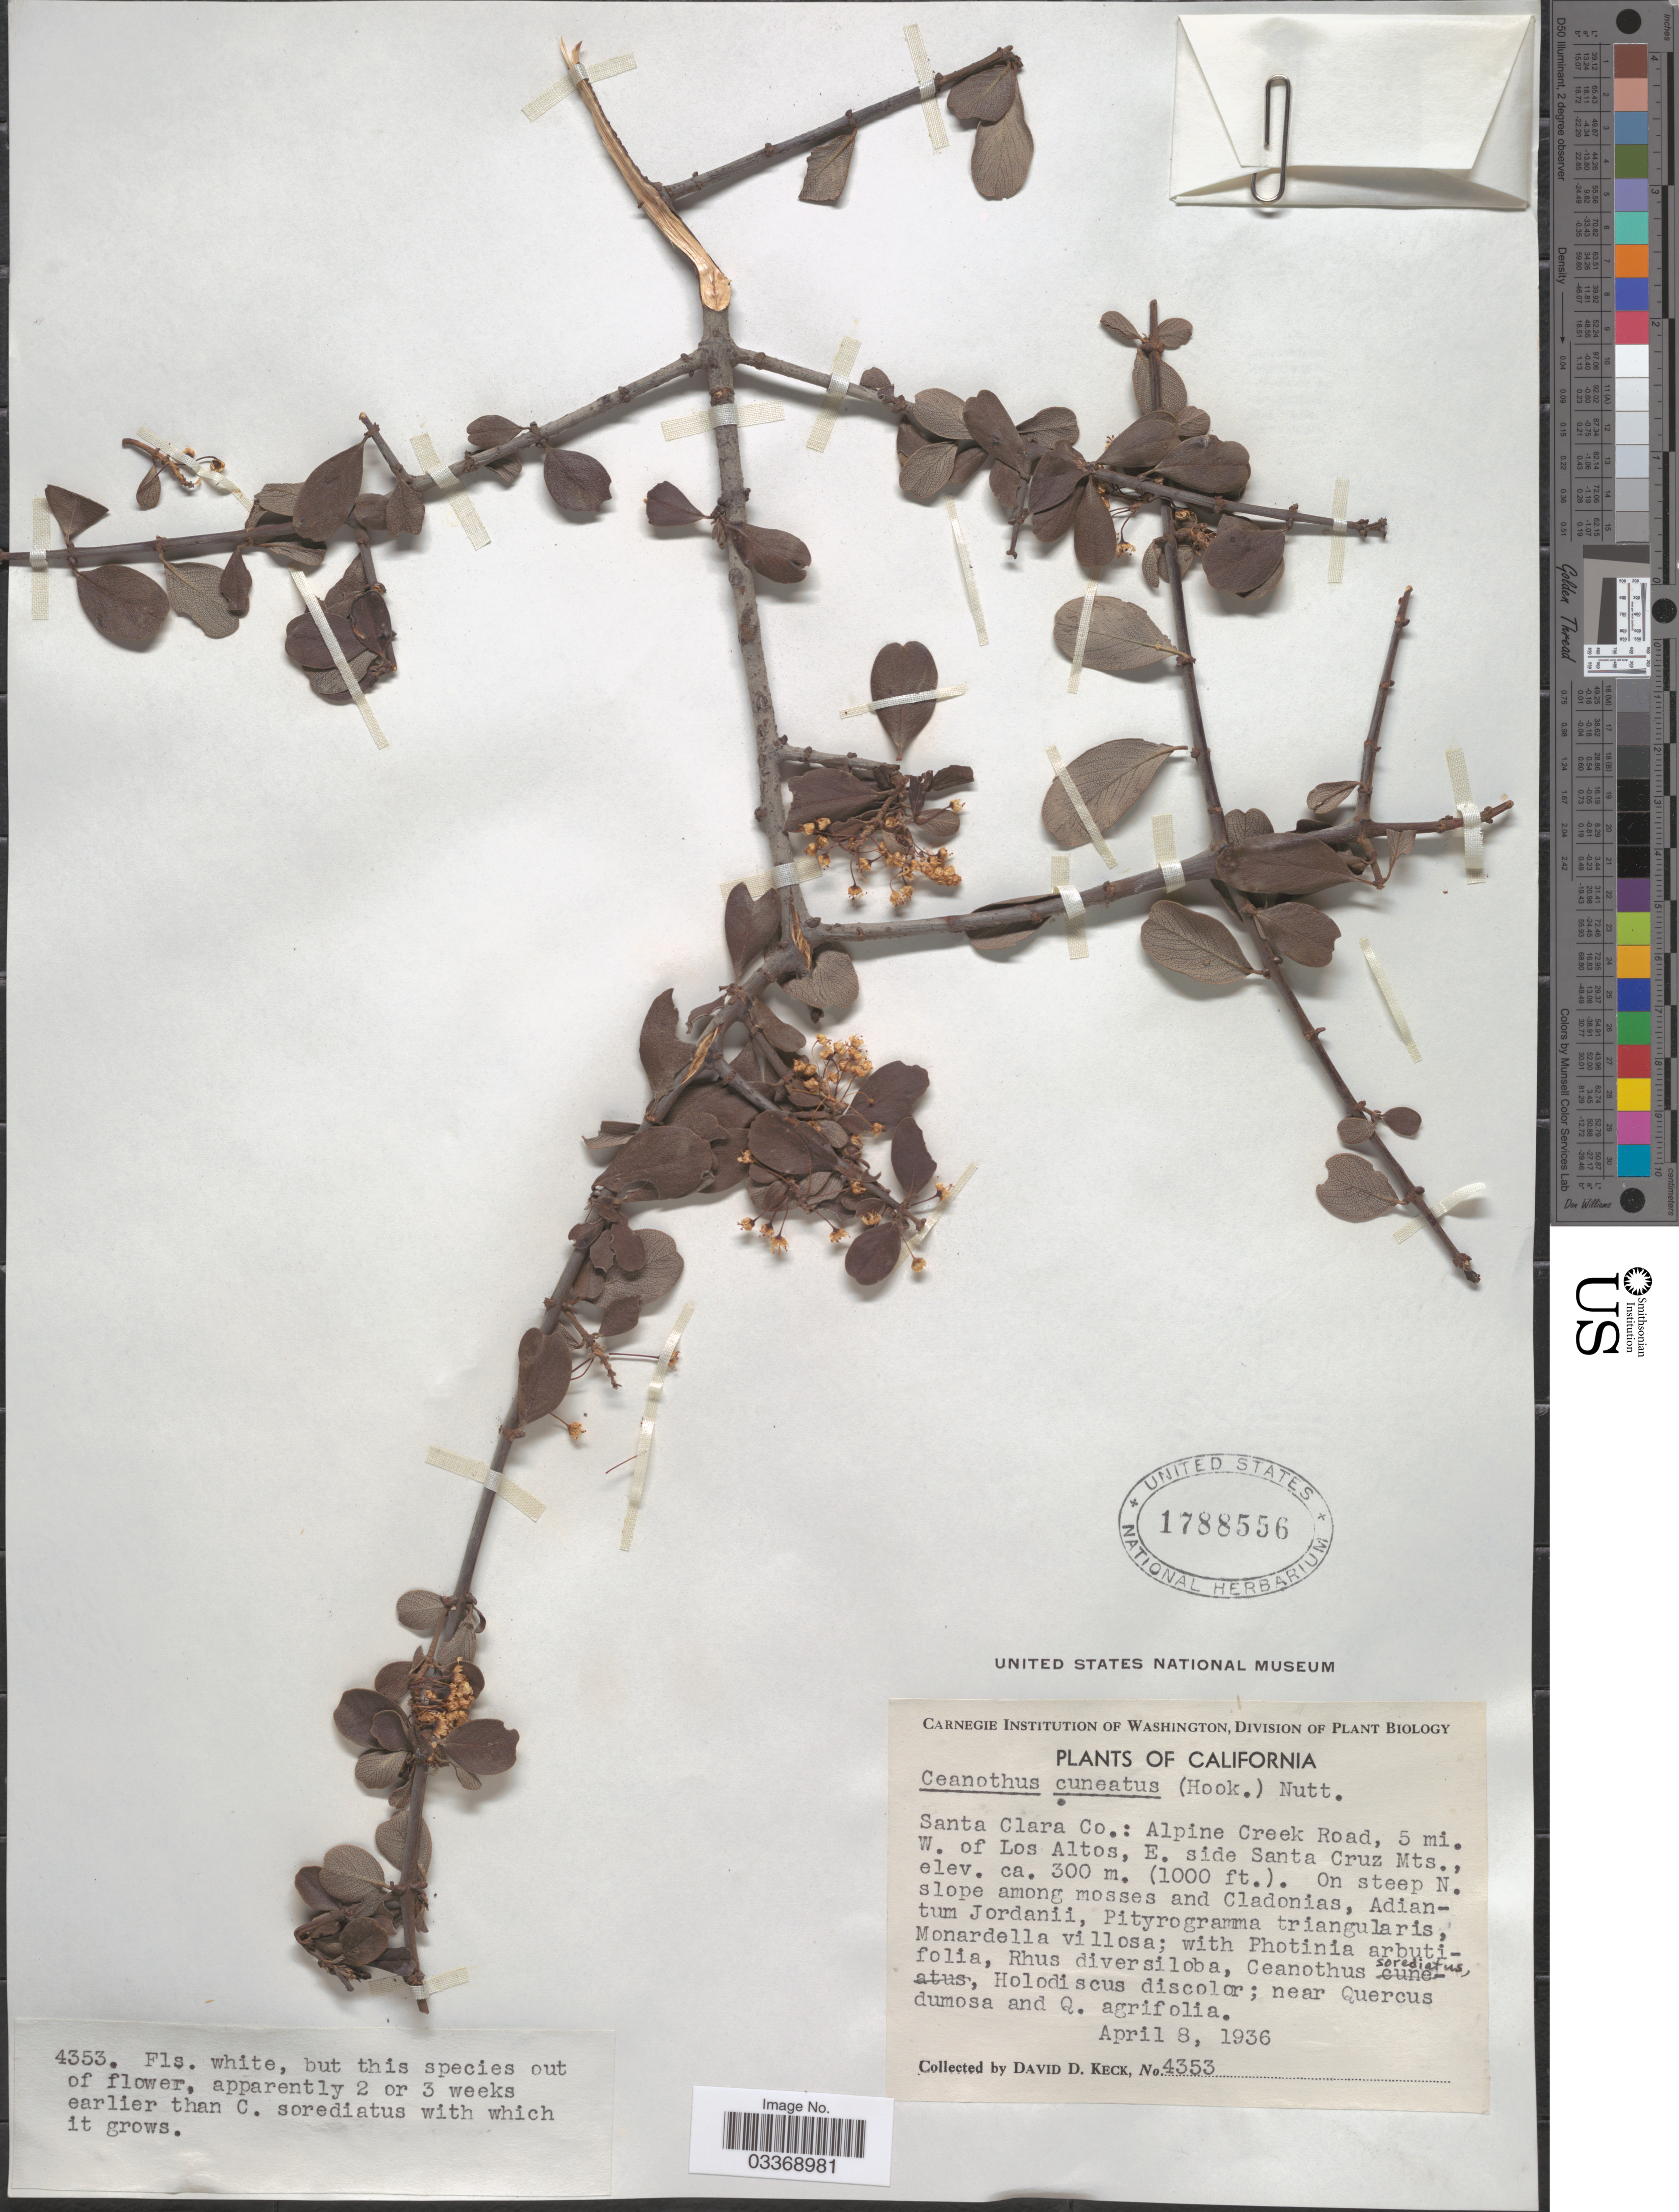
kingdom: Plantae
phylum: Tracheophyta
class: Magnoliopsida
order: Rosales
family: Rhamnaceae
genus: Ceanothus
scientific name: Ceanothus cuneatus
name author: (Hook.) Nutt.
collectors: D. D. Keck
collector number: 4353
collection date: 1936-04-08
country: United States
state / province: California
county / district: Santa Clara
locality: Santa Clara Co.: Alpine Creek Road, 5 mi. W. of Los Altos, E. side Santa Cruz Mts. On steep N. slope.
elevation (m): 300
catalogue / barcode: US 1788556